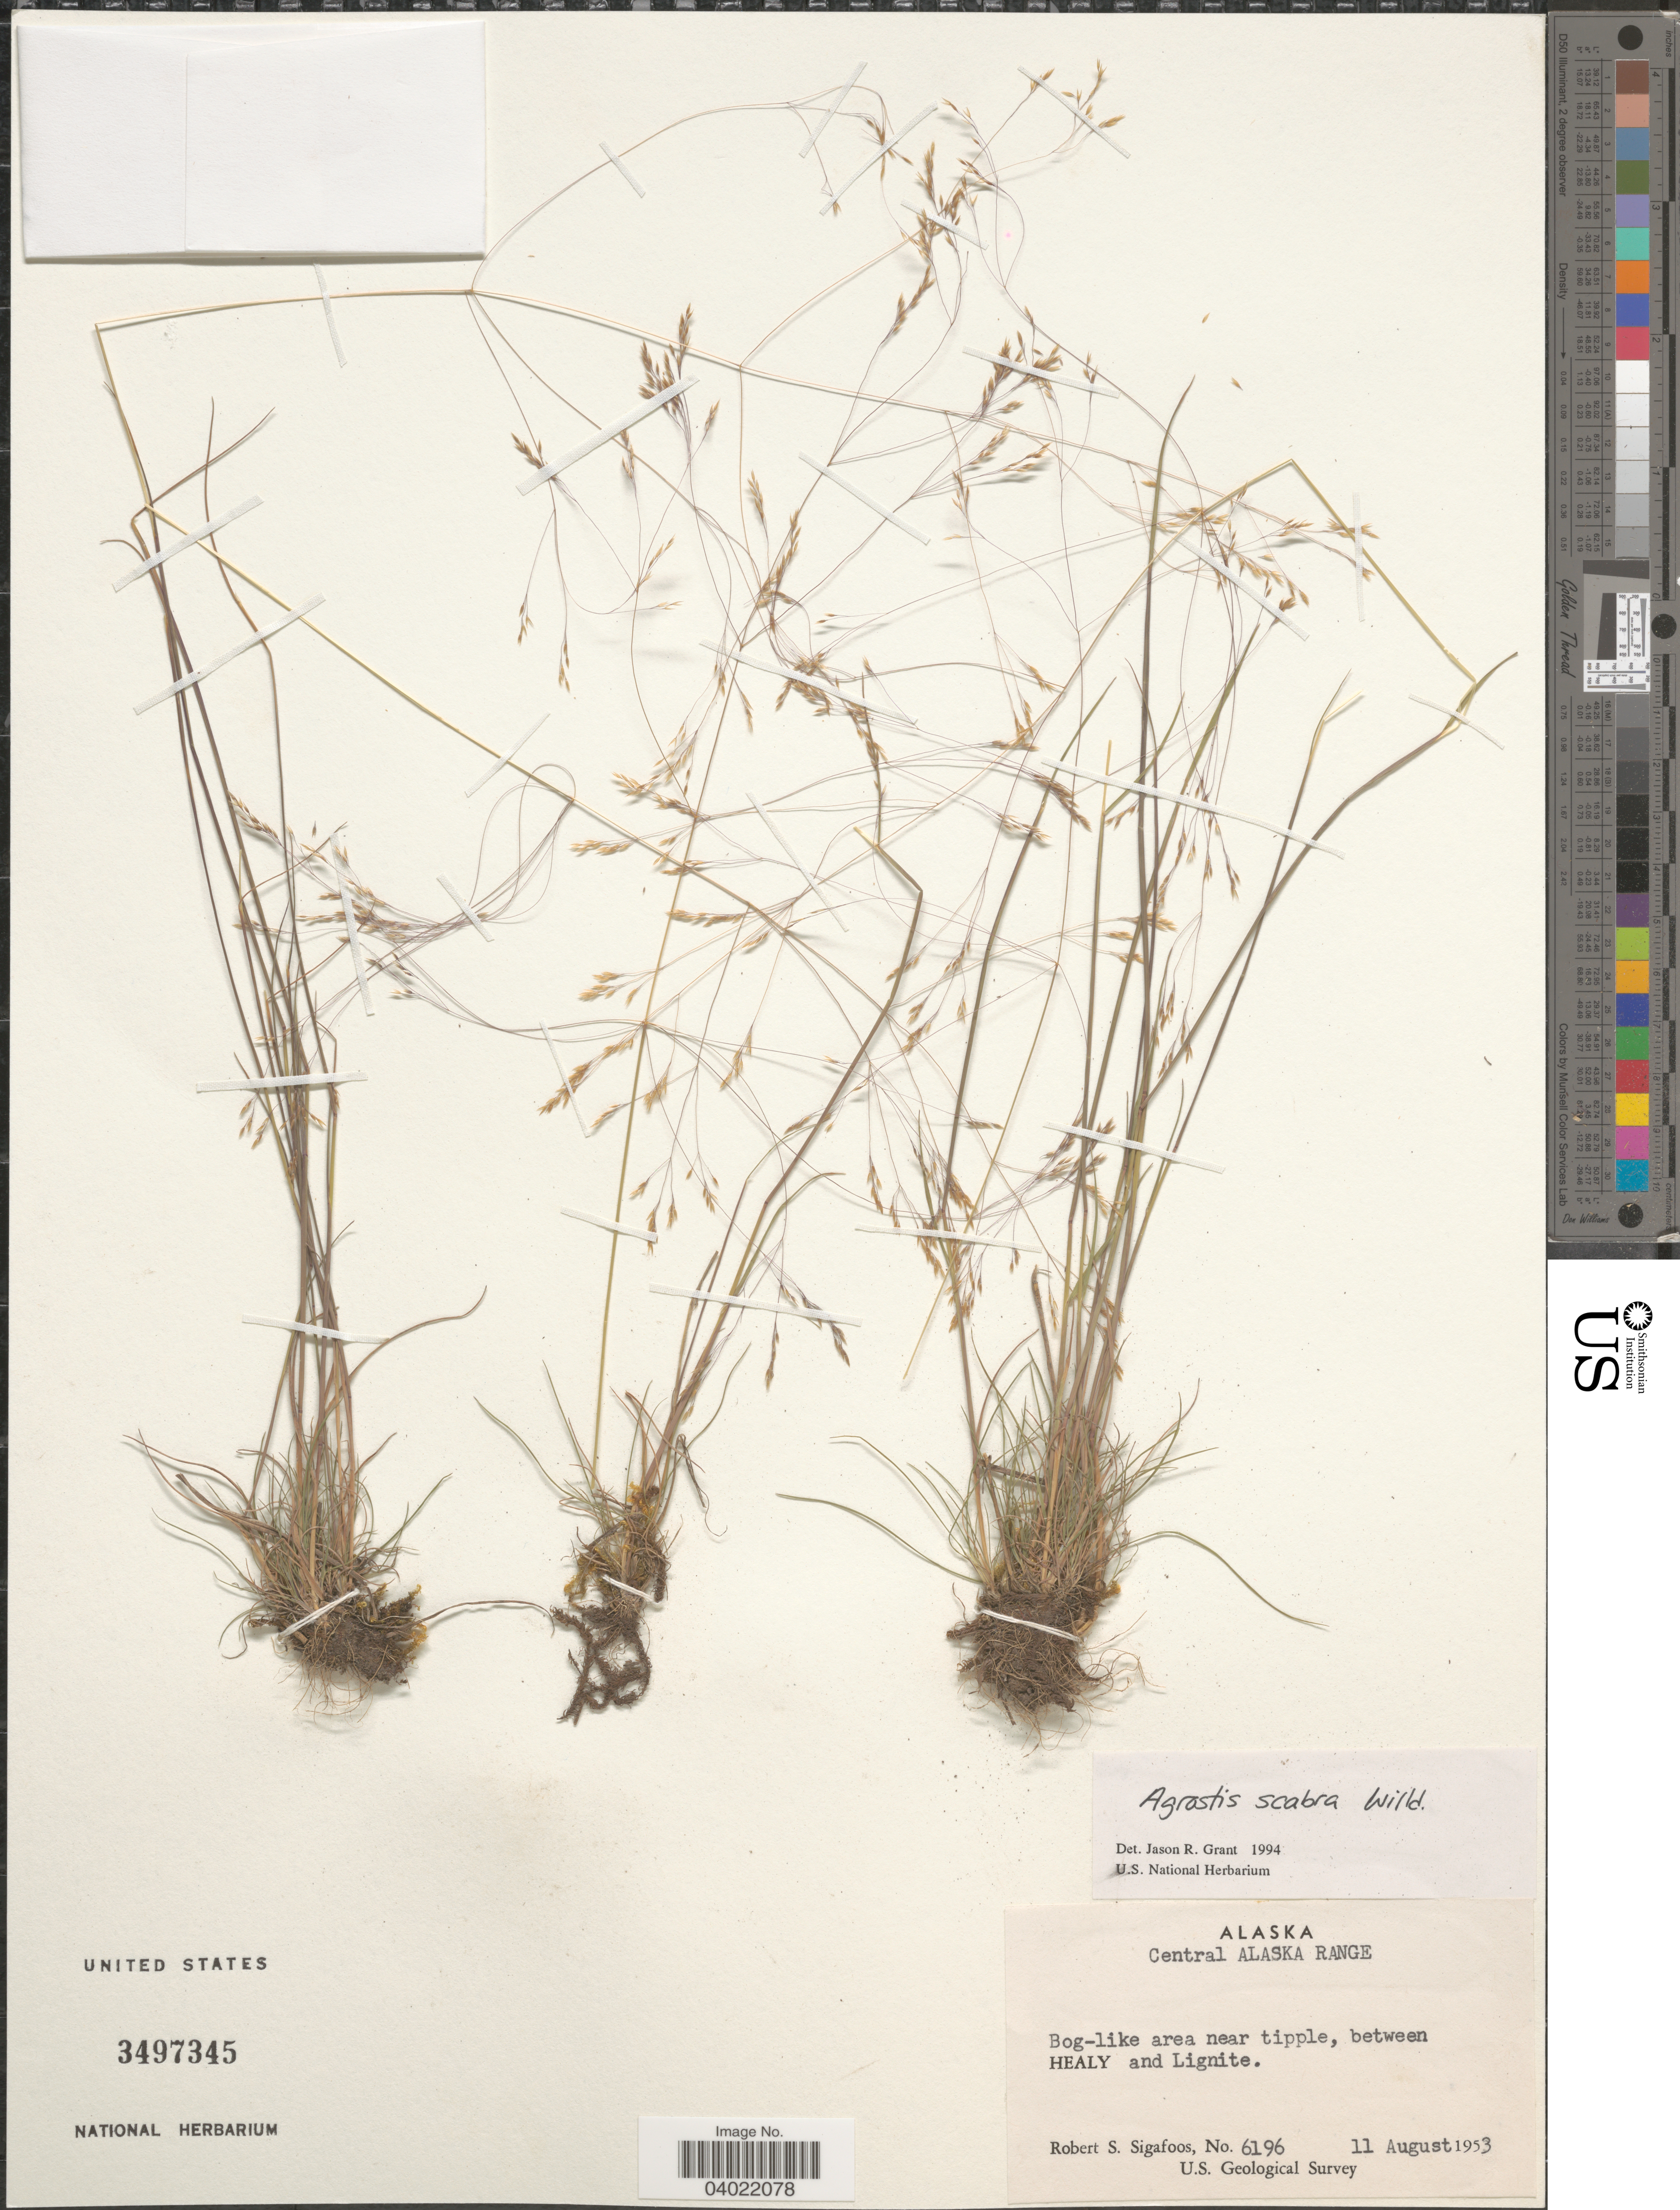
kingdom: Plantae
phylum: Tracheophyta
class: Liliopsida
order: Poales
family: Poaceae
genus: Agrostis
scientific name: Agrostis scabra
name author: Willd.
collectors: R. Sigafoos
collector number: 6196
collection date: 1953-08-11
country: United States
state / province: Alaska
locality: Central Alaska Range. Bog-like area near tipple, between Healy and Lignite.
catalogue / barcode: US 3497345